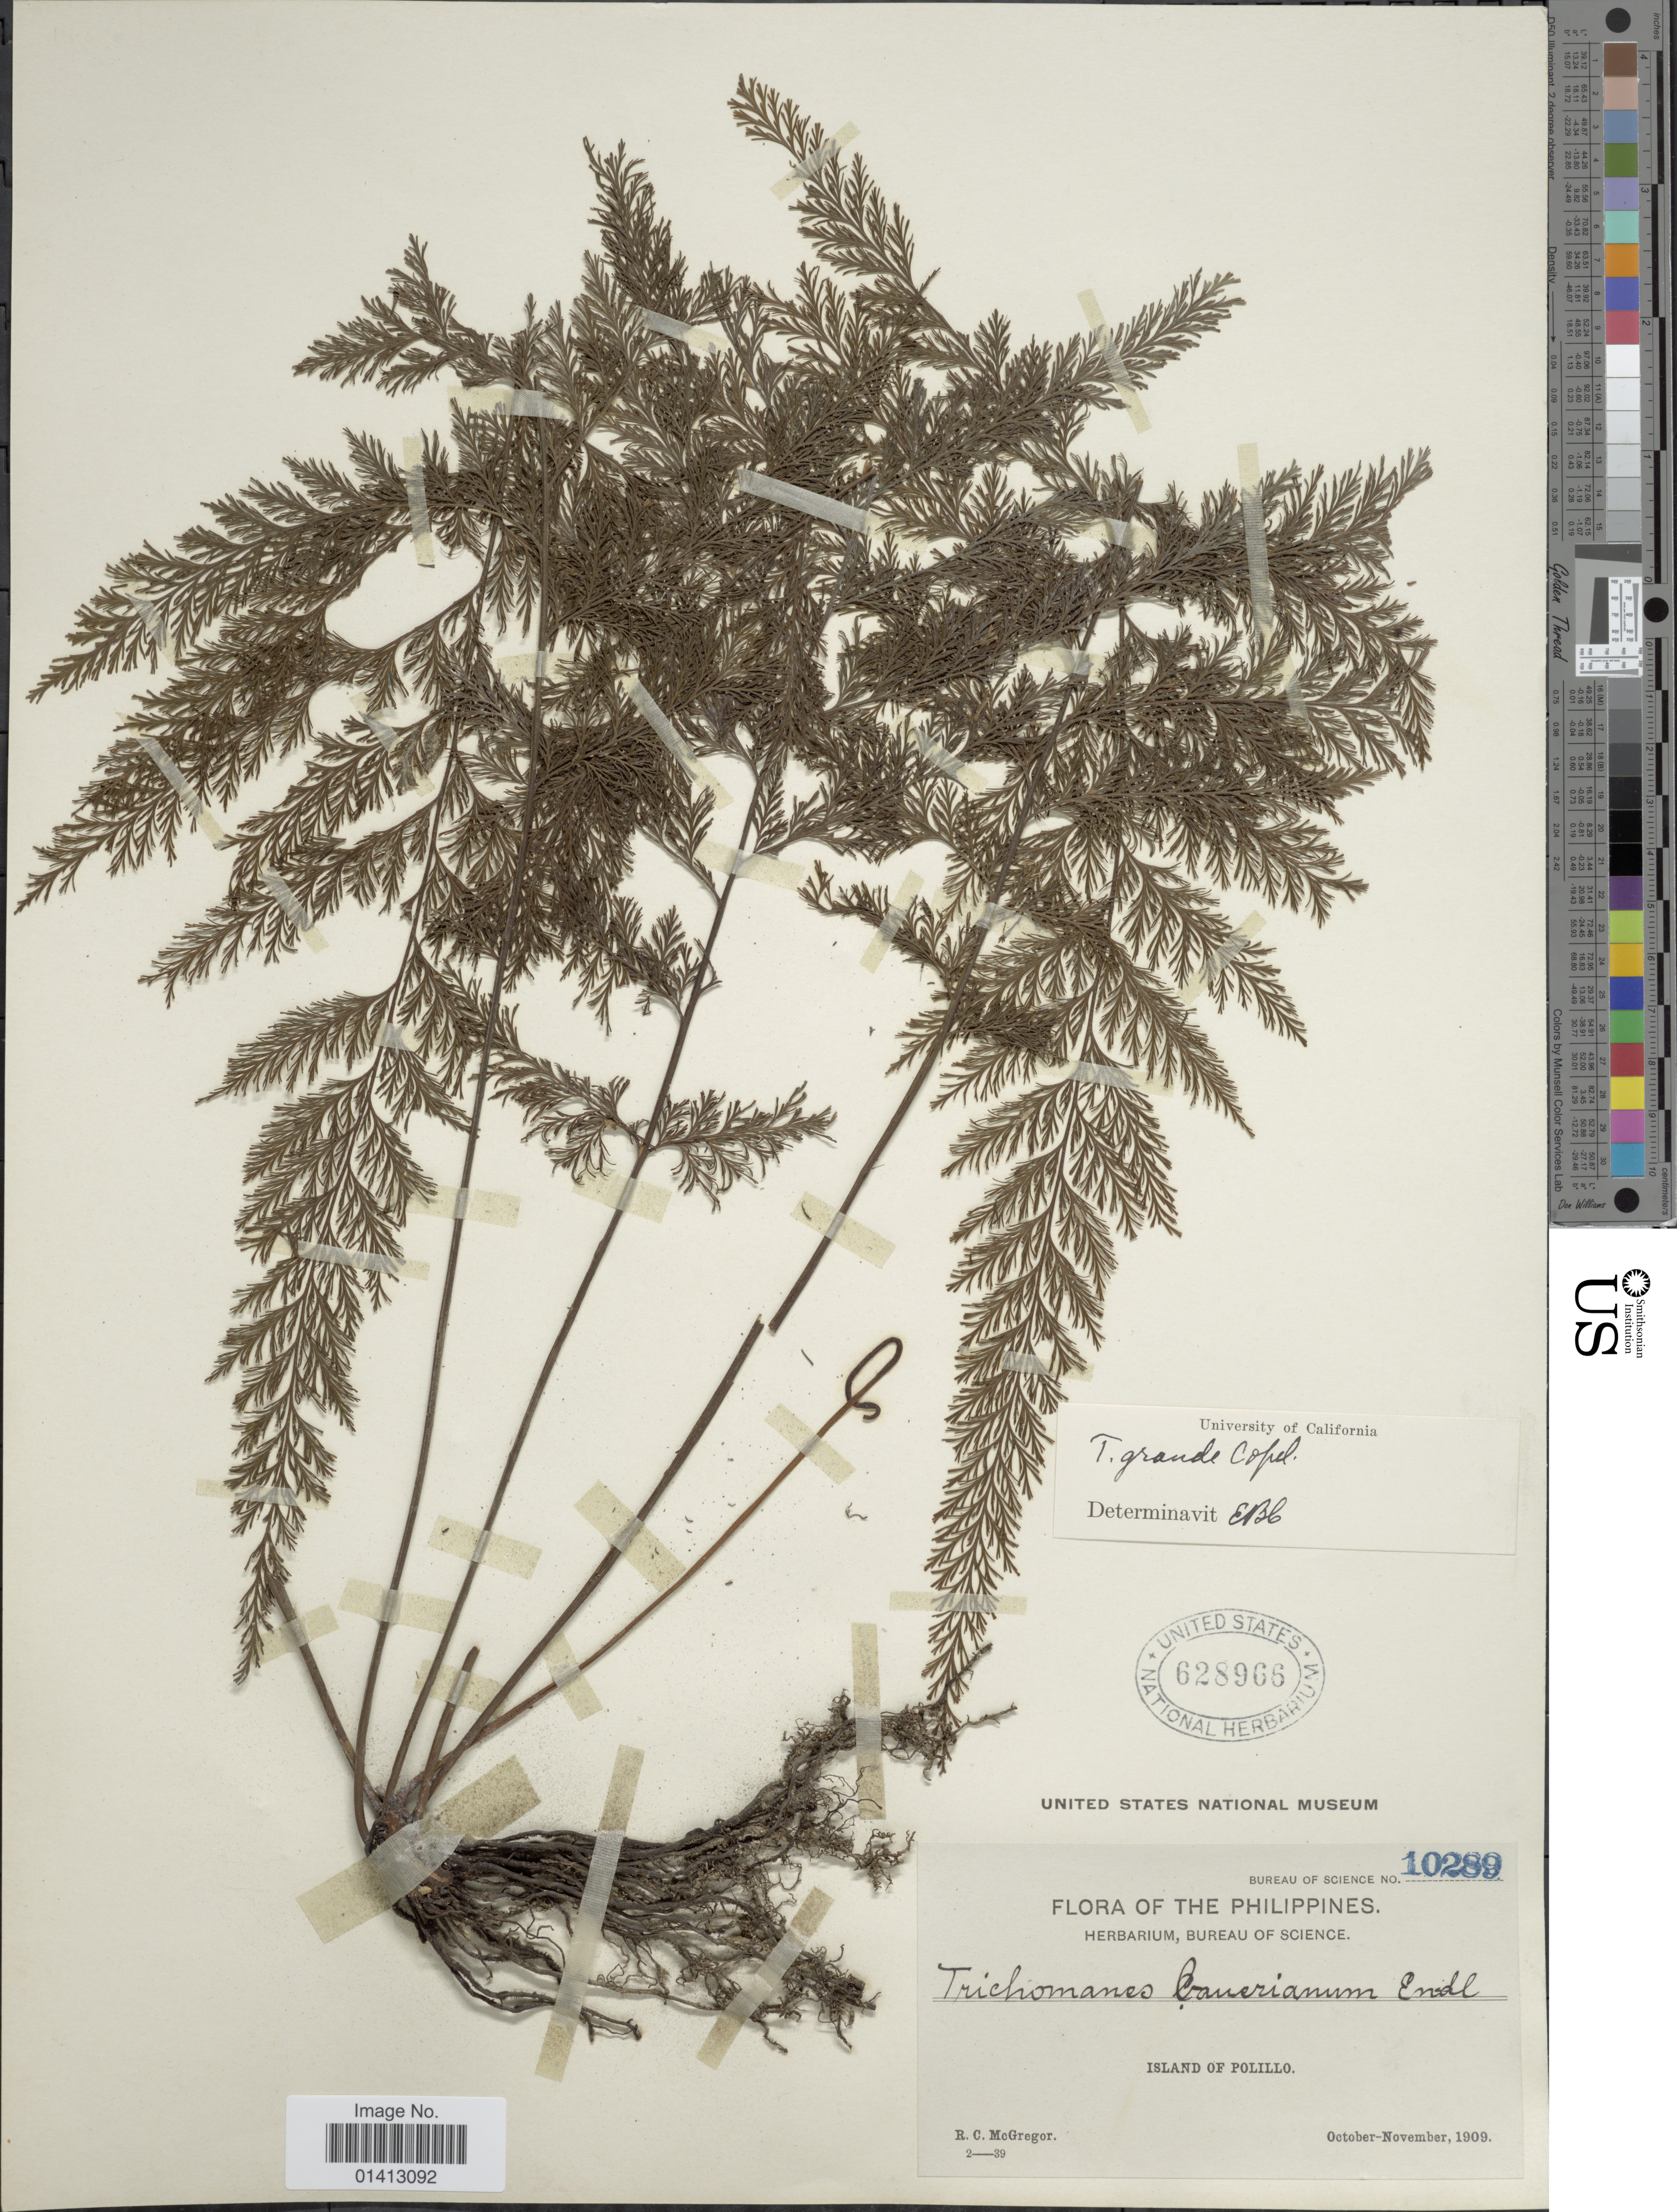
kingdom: Plantae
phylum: Tracheophyta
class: Polypodiopsida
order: Hymenophyllales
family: Hymenophyllaceae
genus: Crepidomanes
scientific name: Crepidomanes grande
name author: (Copel.) Ebihara & K. Iwats.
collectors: R. C. McGregor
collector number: Bureau of Science 10289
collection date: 1909-10/1909-11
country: Philippines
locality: Island of Polillo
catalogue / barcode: US 628966